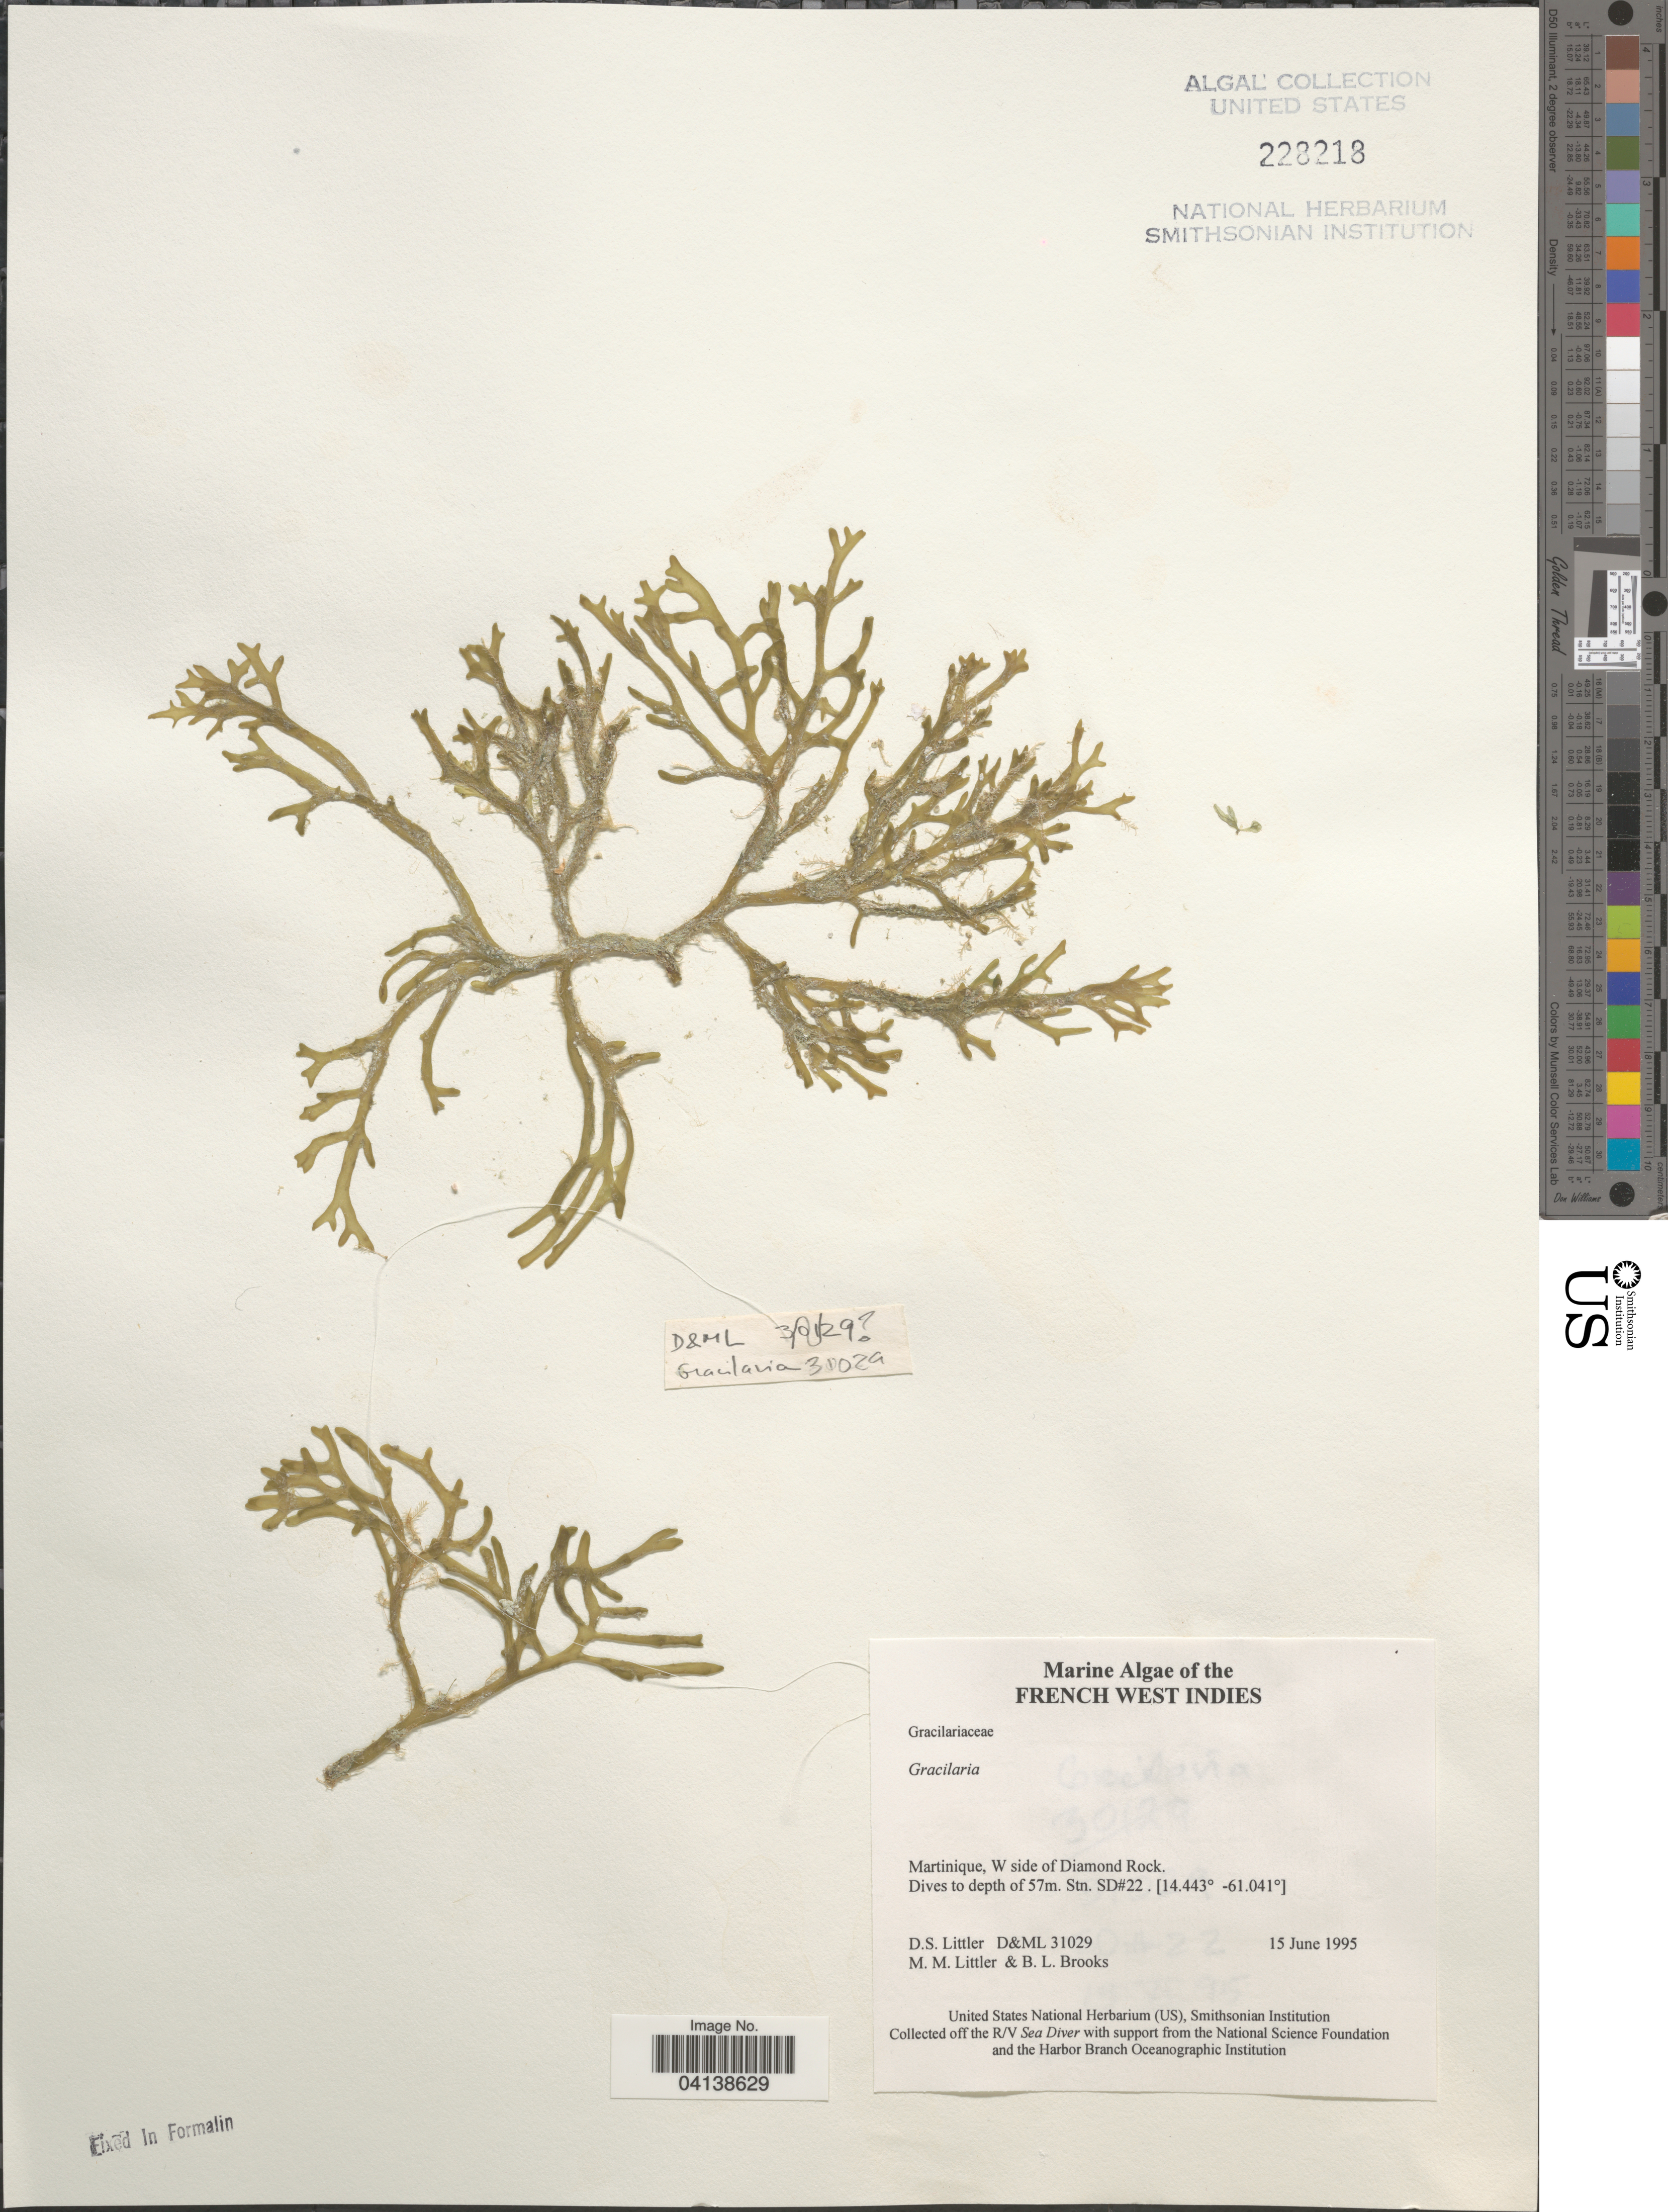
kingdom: Plantae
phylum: Rhodophyta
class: Florideophyceae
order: Gracilariales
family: Gracilariaceae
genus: Gracilaria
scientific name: Gracilaria sp.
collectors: D. S. Littler & B. Brooks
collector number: D&ML31029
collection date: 1995-06-15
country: Martinique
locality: French West Indies. W side of Diamond Rock. Stn. SD#22.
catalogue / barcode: US 228218